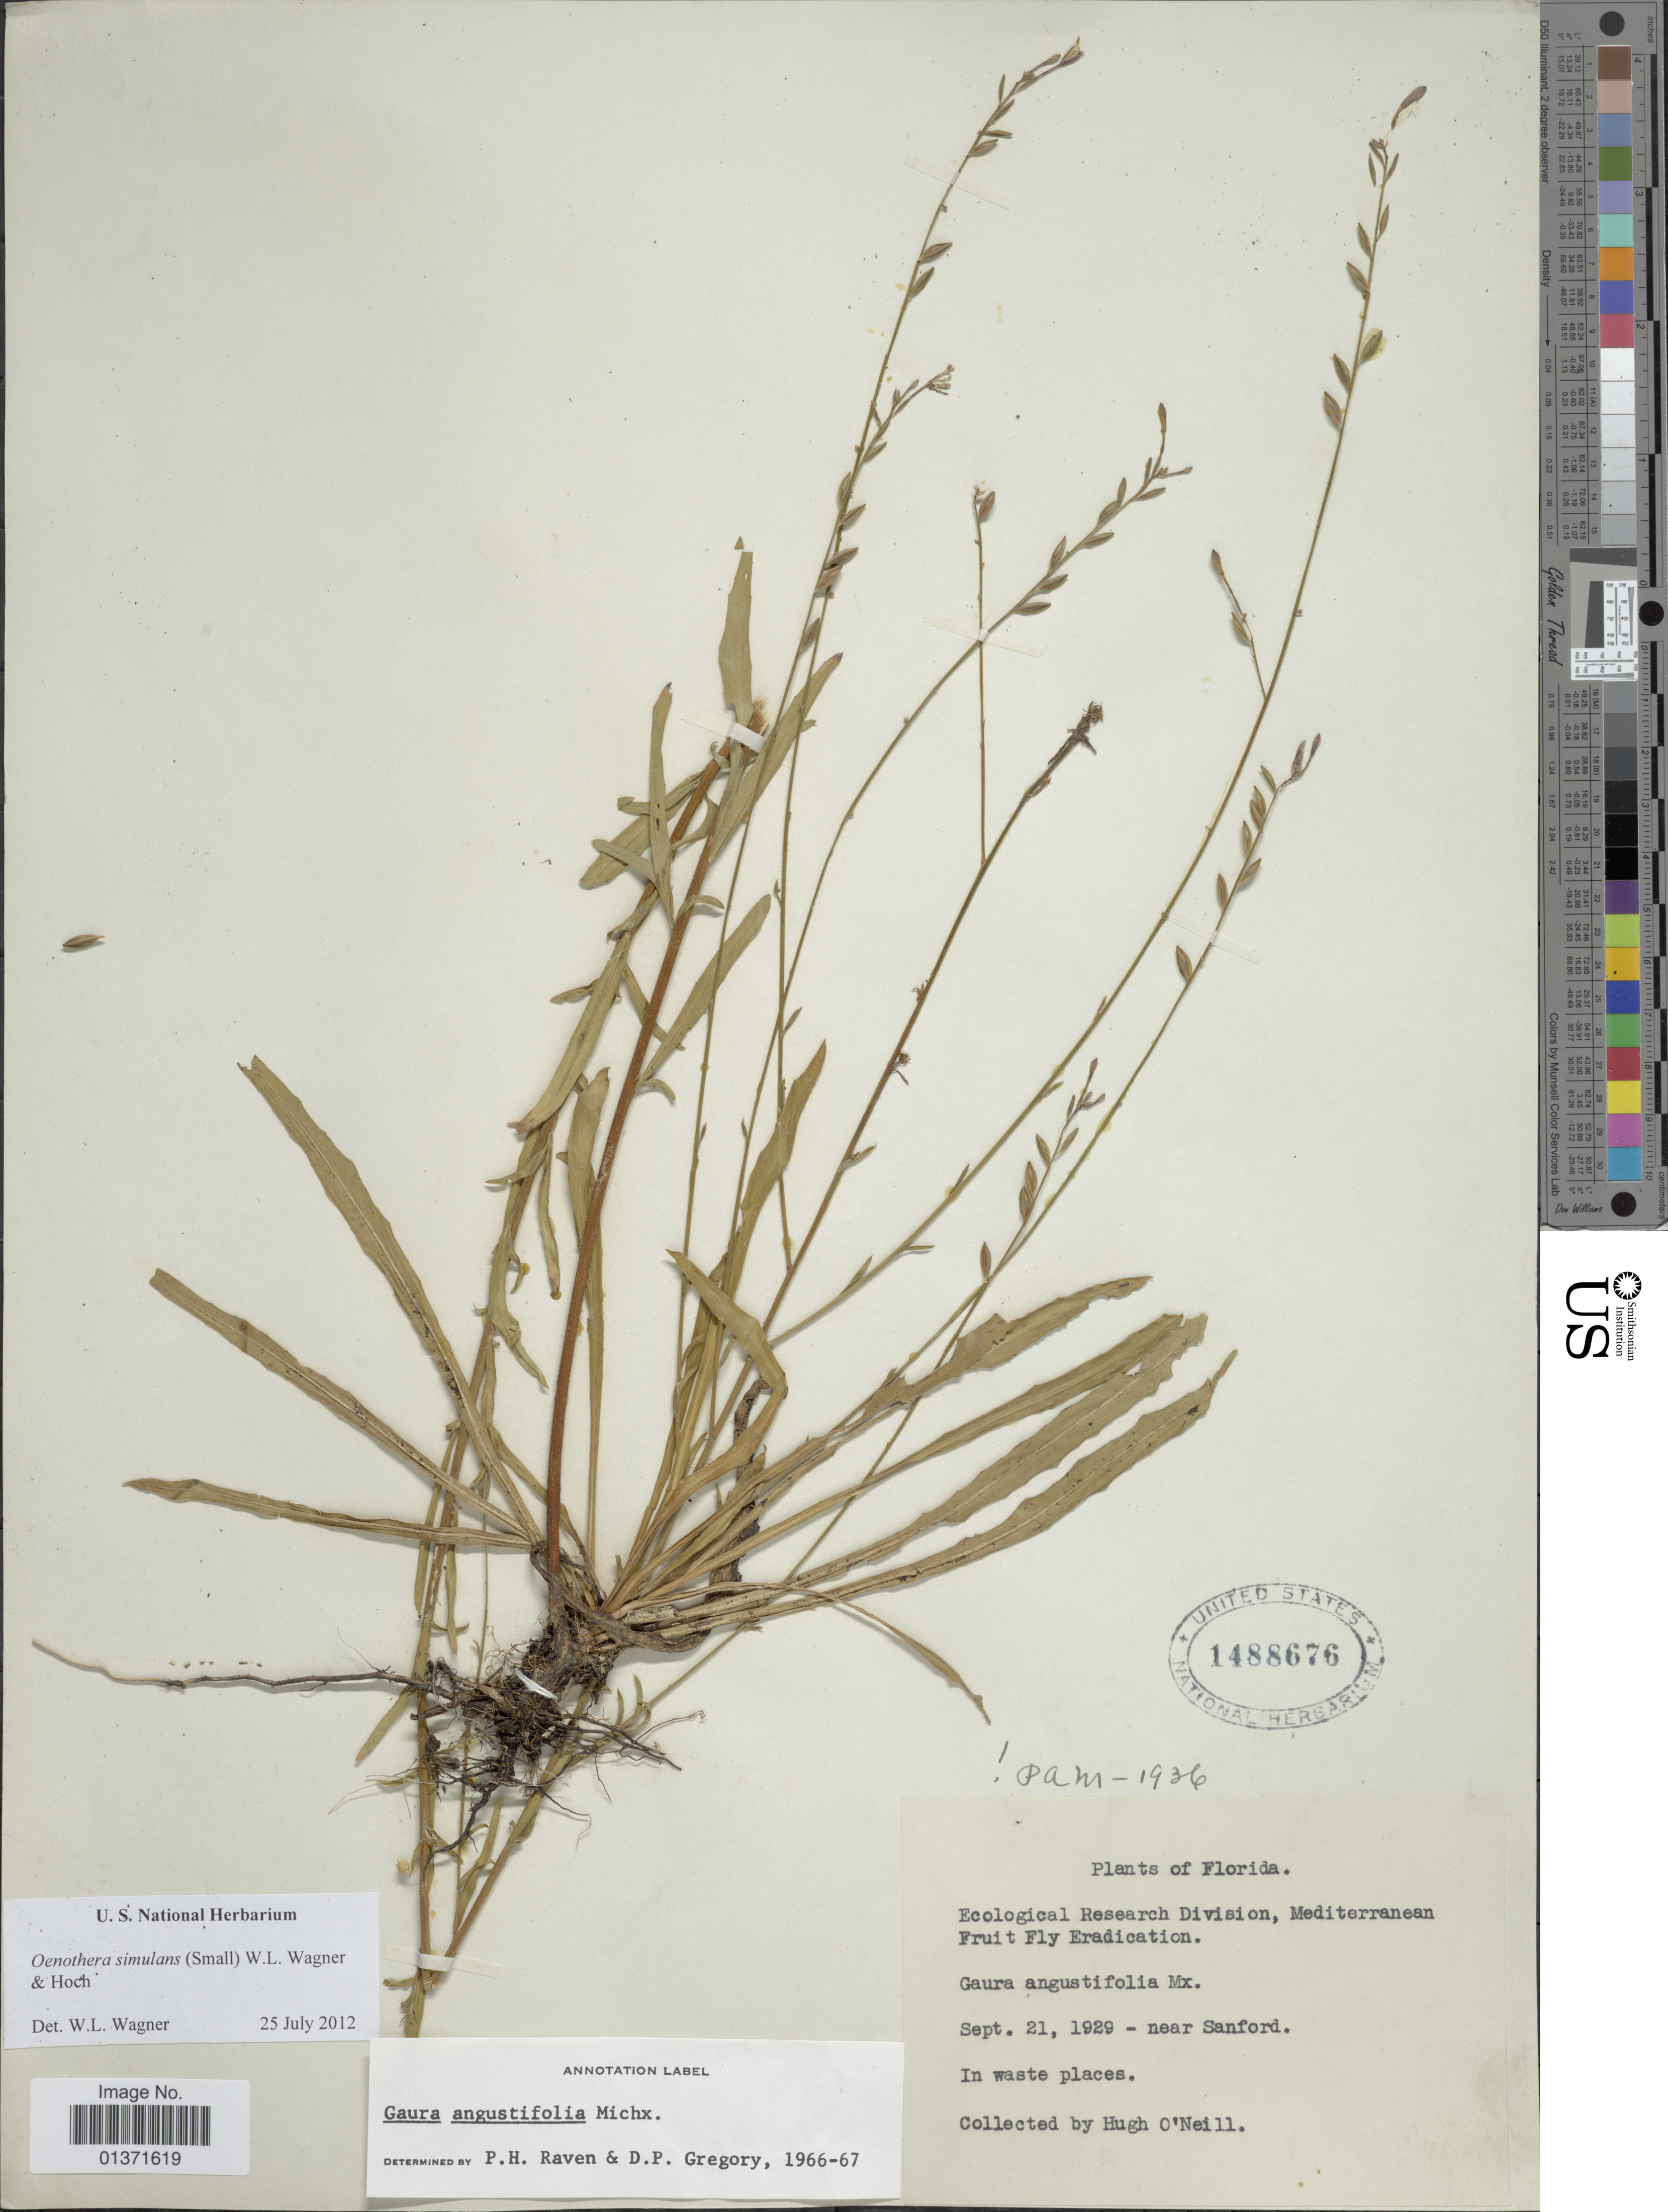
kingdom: Plantae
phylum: Tracheophyta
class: Magnoliopsida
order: Myrtales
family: Onagraceae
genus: Oenothera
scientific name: Oenothera simulans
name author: Michx.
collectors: H. O'neil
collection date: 1929-09-21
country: United States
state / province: Florida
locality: Florida, near Sanford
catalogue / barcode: US 1488676